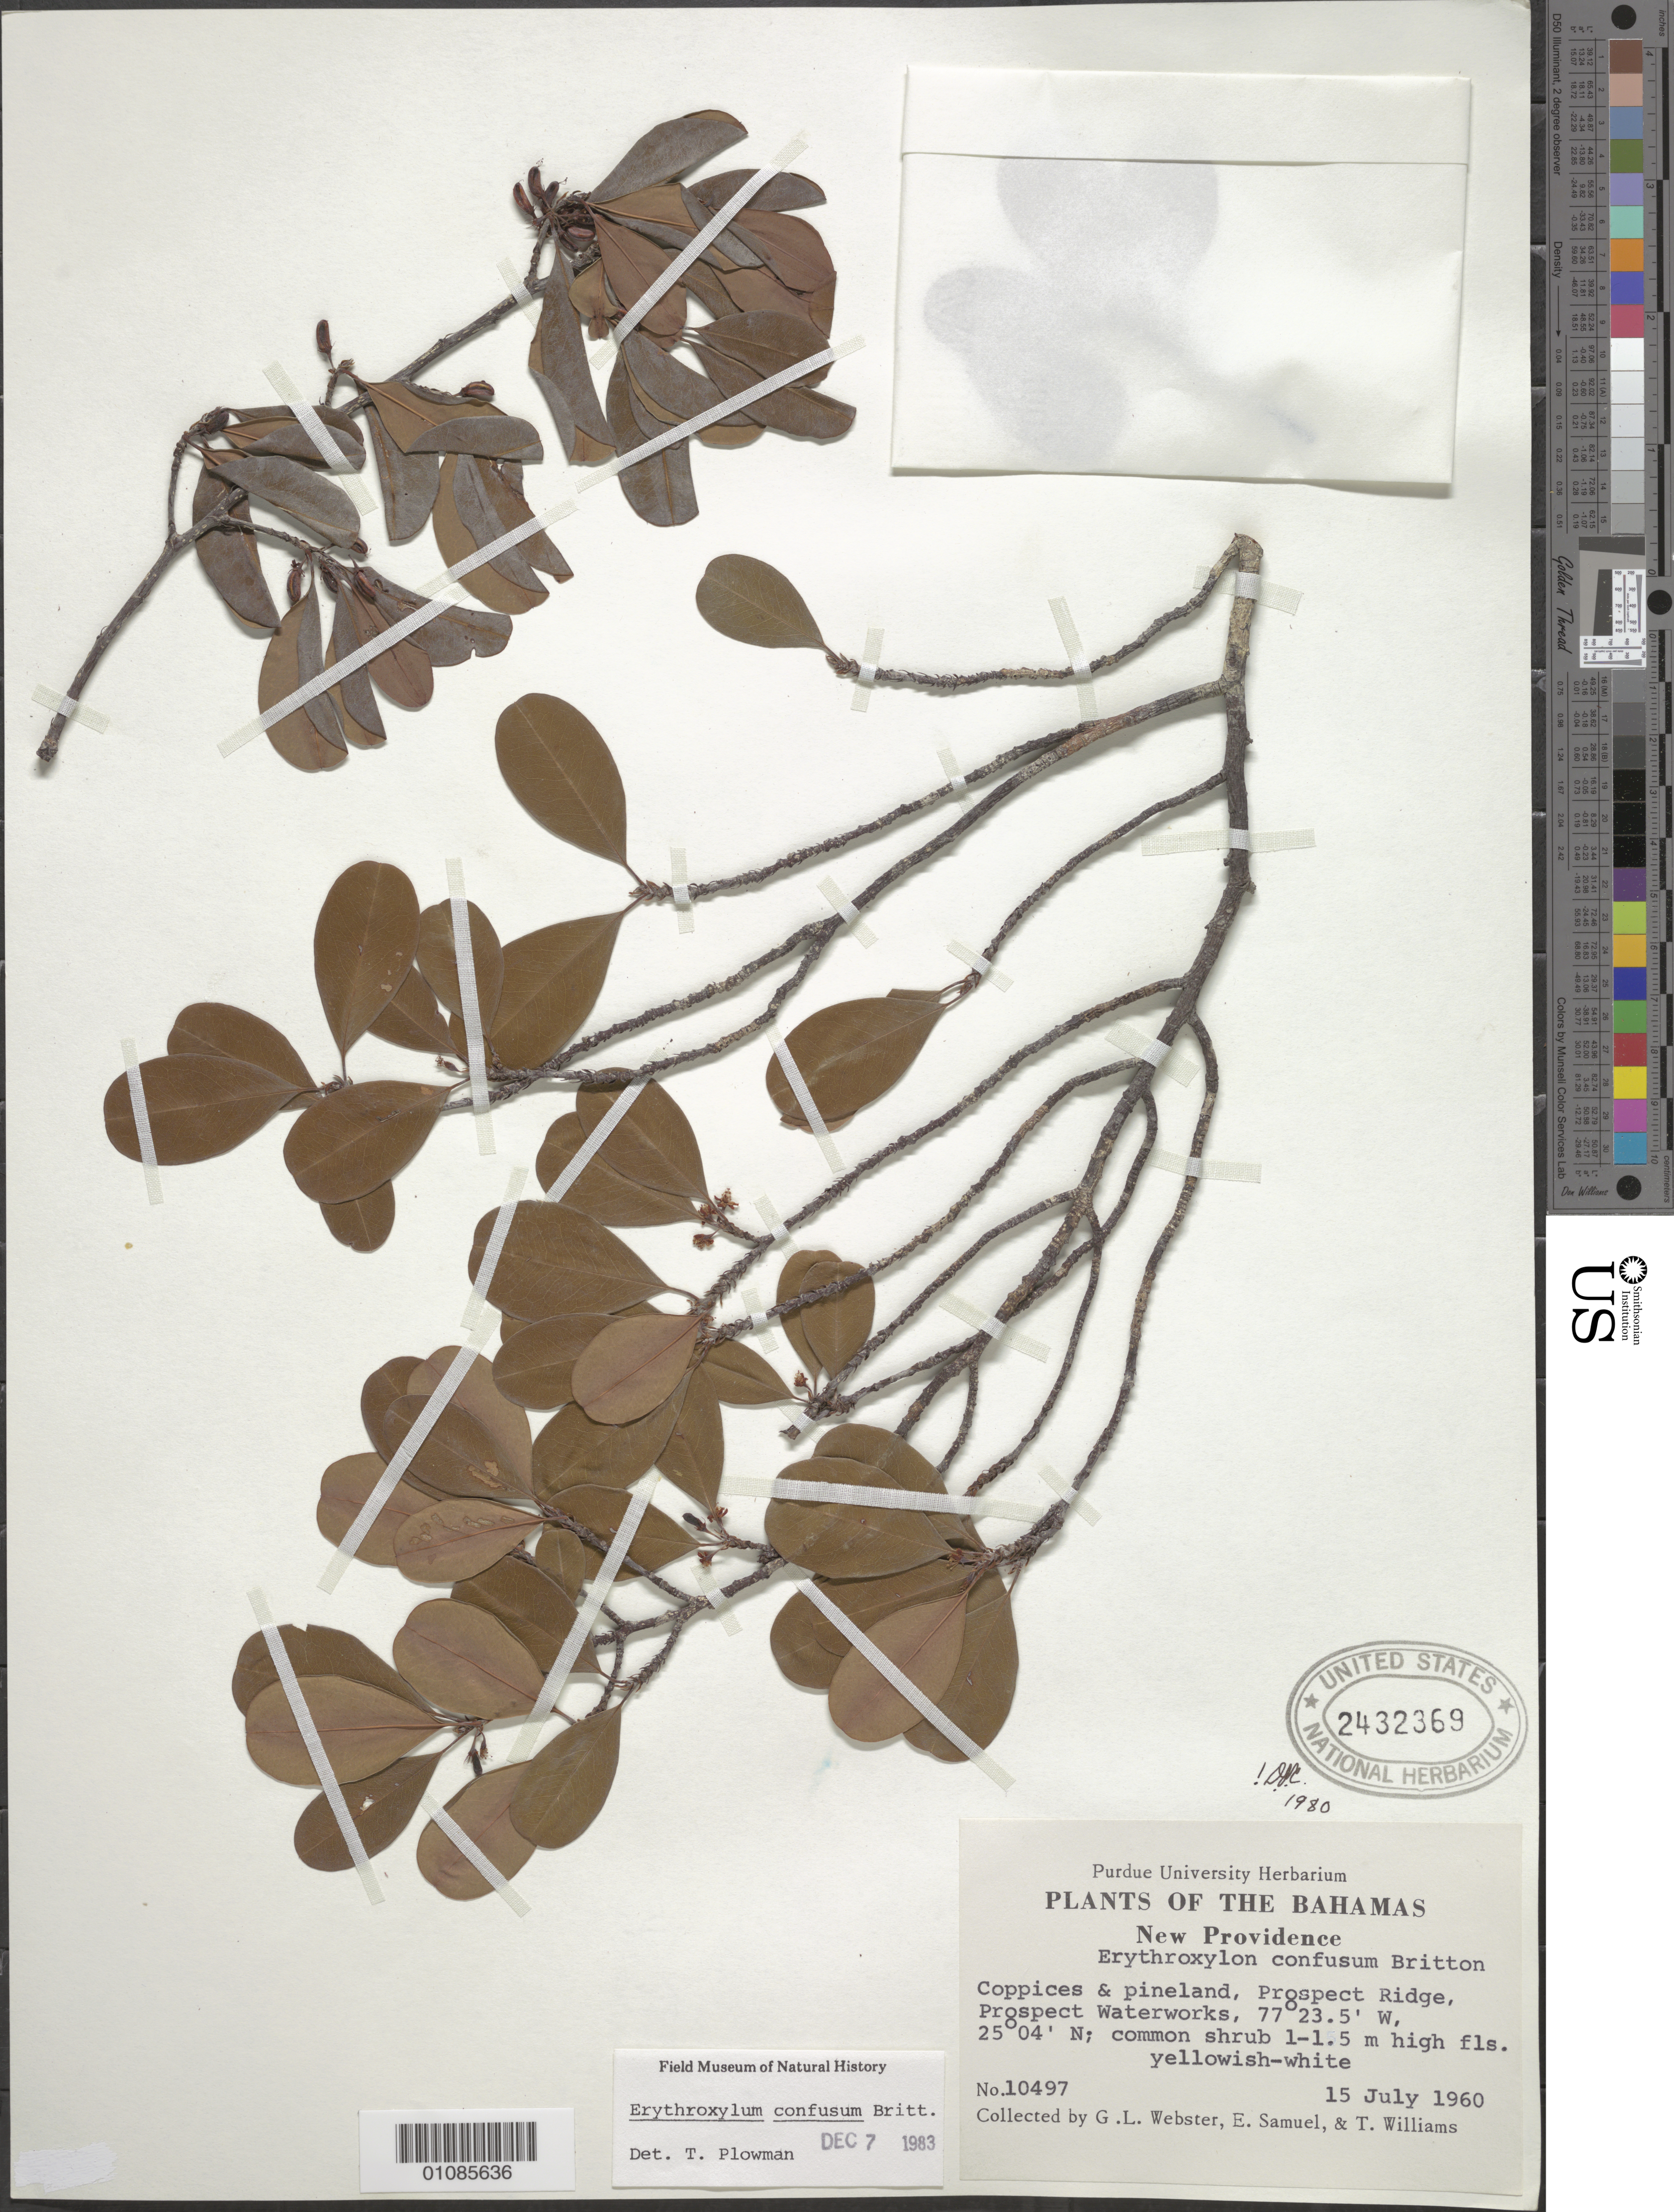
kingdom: Plantae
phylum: Tracheophyta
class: Magnoliopsida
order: Malpighiales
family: Erythroxylaceae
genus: Erythroxylum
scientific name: Erythroxylum confusum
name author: Britton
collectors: G. L. Webster, G. L. Webster, E. Samuel & T. Williams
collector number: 10497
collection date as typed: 15 Jul 1960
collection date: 1960-07-15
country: Bahamas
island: New Providence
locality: coppices & pineland, prospect ridge, prospect waterworks,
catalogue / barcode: US 2432369